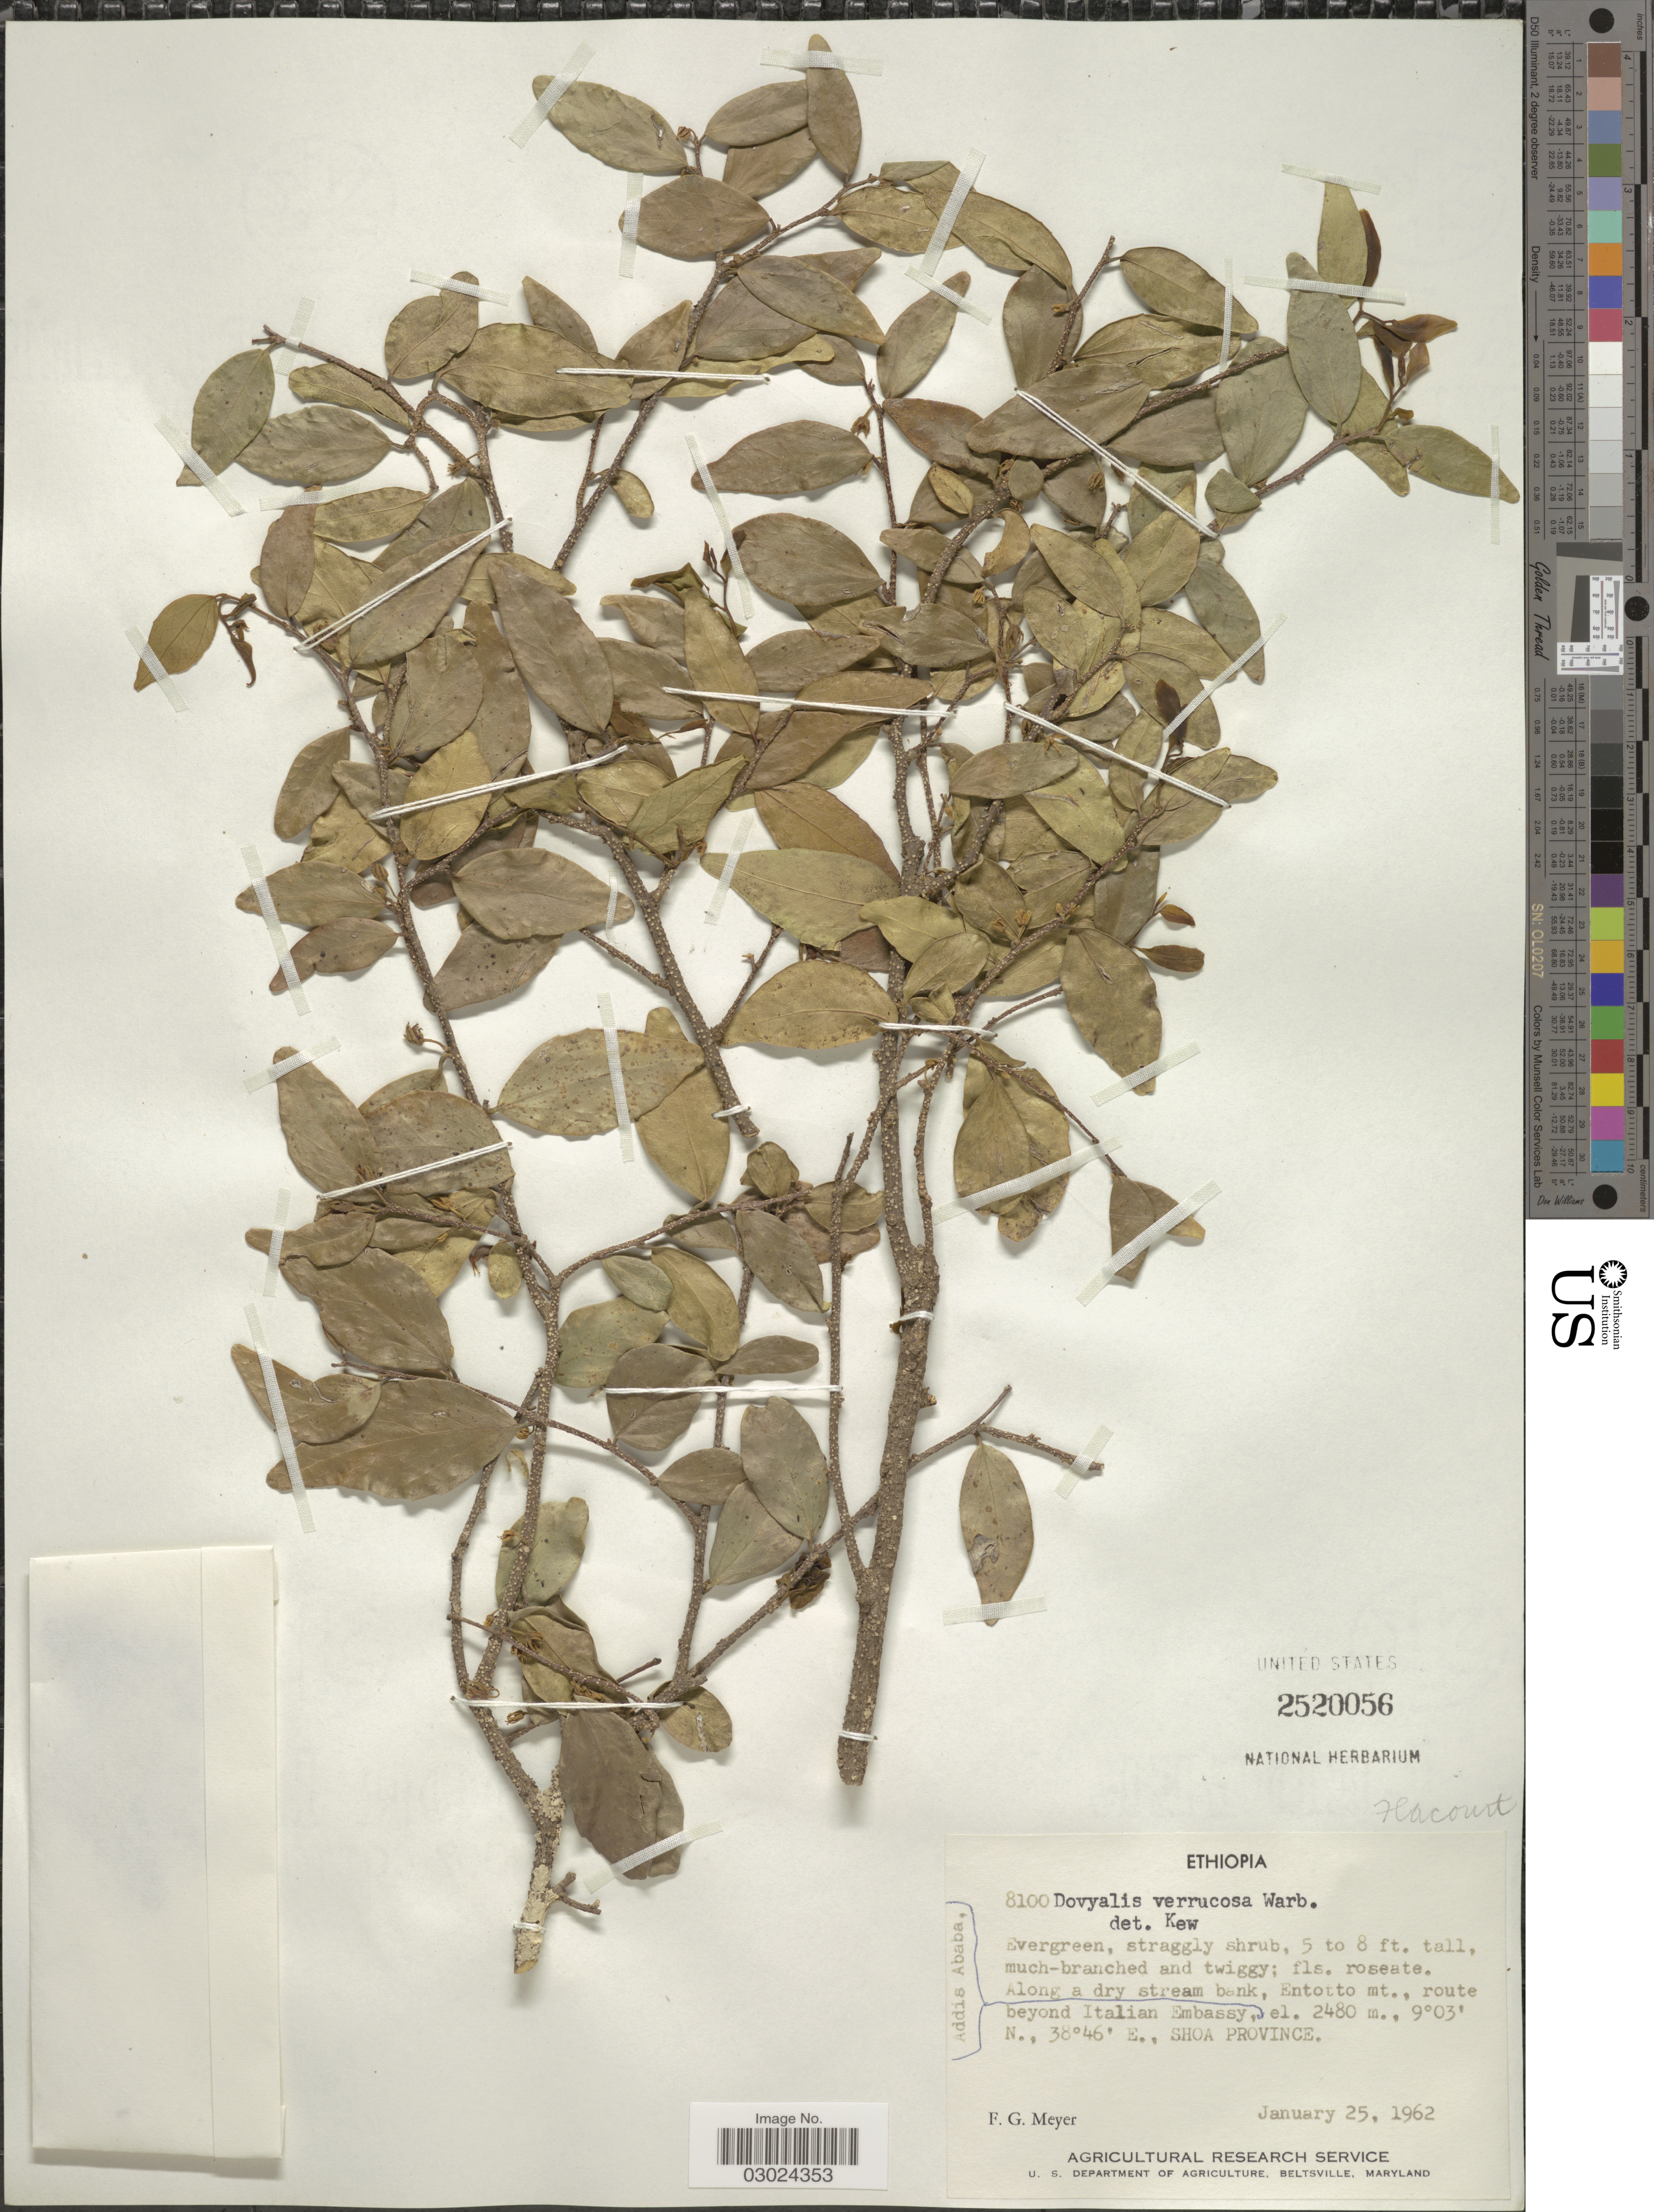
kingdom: Plantae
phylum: Tracheophyta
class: Magnoliopsida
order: Malpighiales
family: Salicaceae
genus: Dovyalis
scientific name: Dovyalis verrucosa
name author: (Hochst.) Lign. & Bey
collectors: F. G. Meyer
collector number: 8100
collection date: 1962-01-25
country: Ethiopia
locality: Along a dry stream bank, Entotto mt., route beyond Italian Embassy, Shoa Province.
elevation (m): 2480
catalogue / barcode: US 2520056